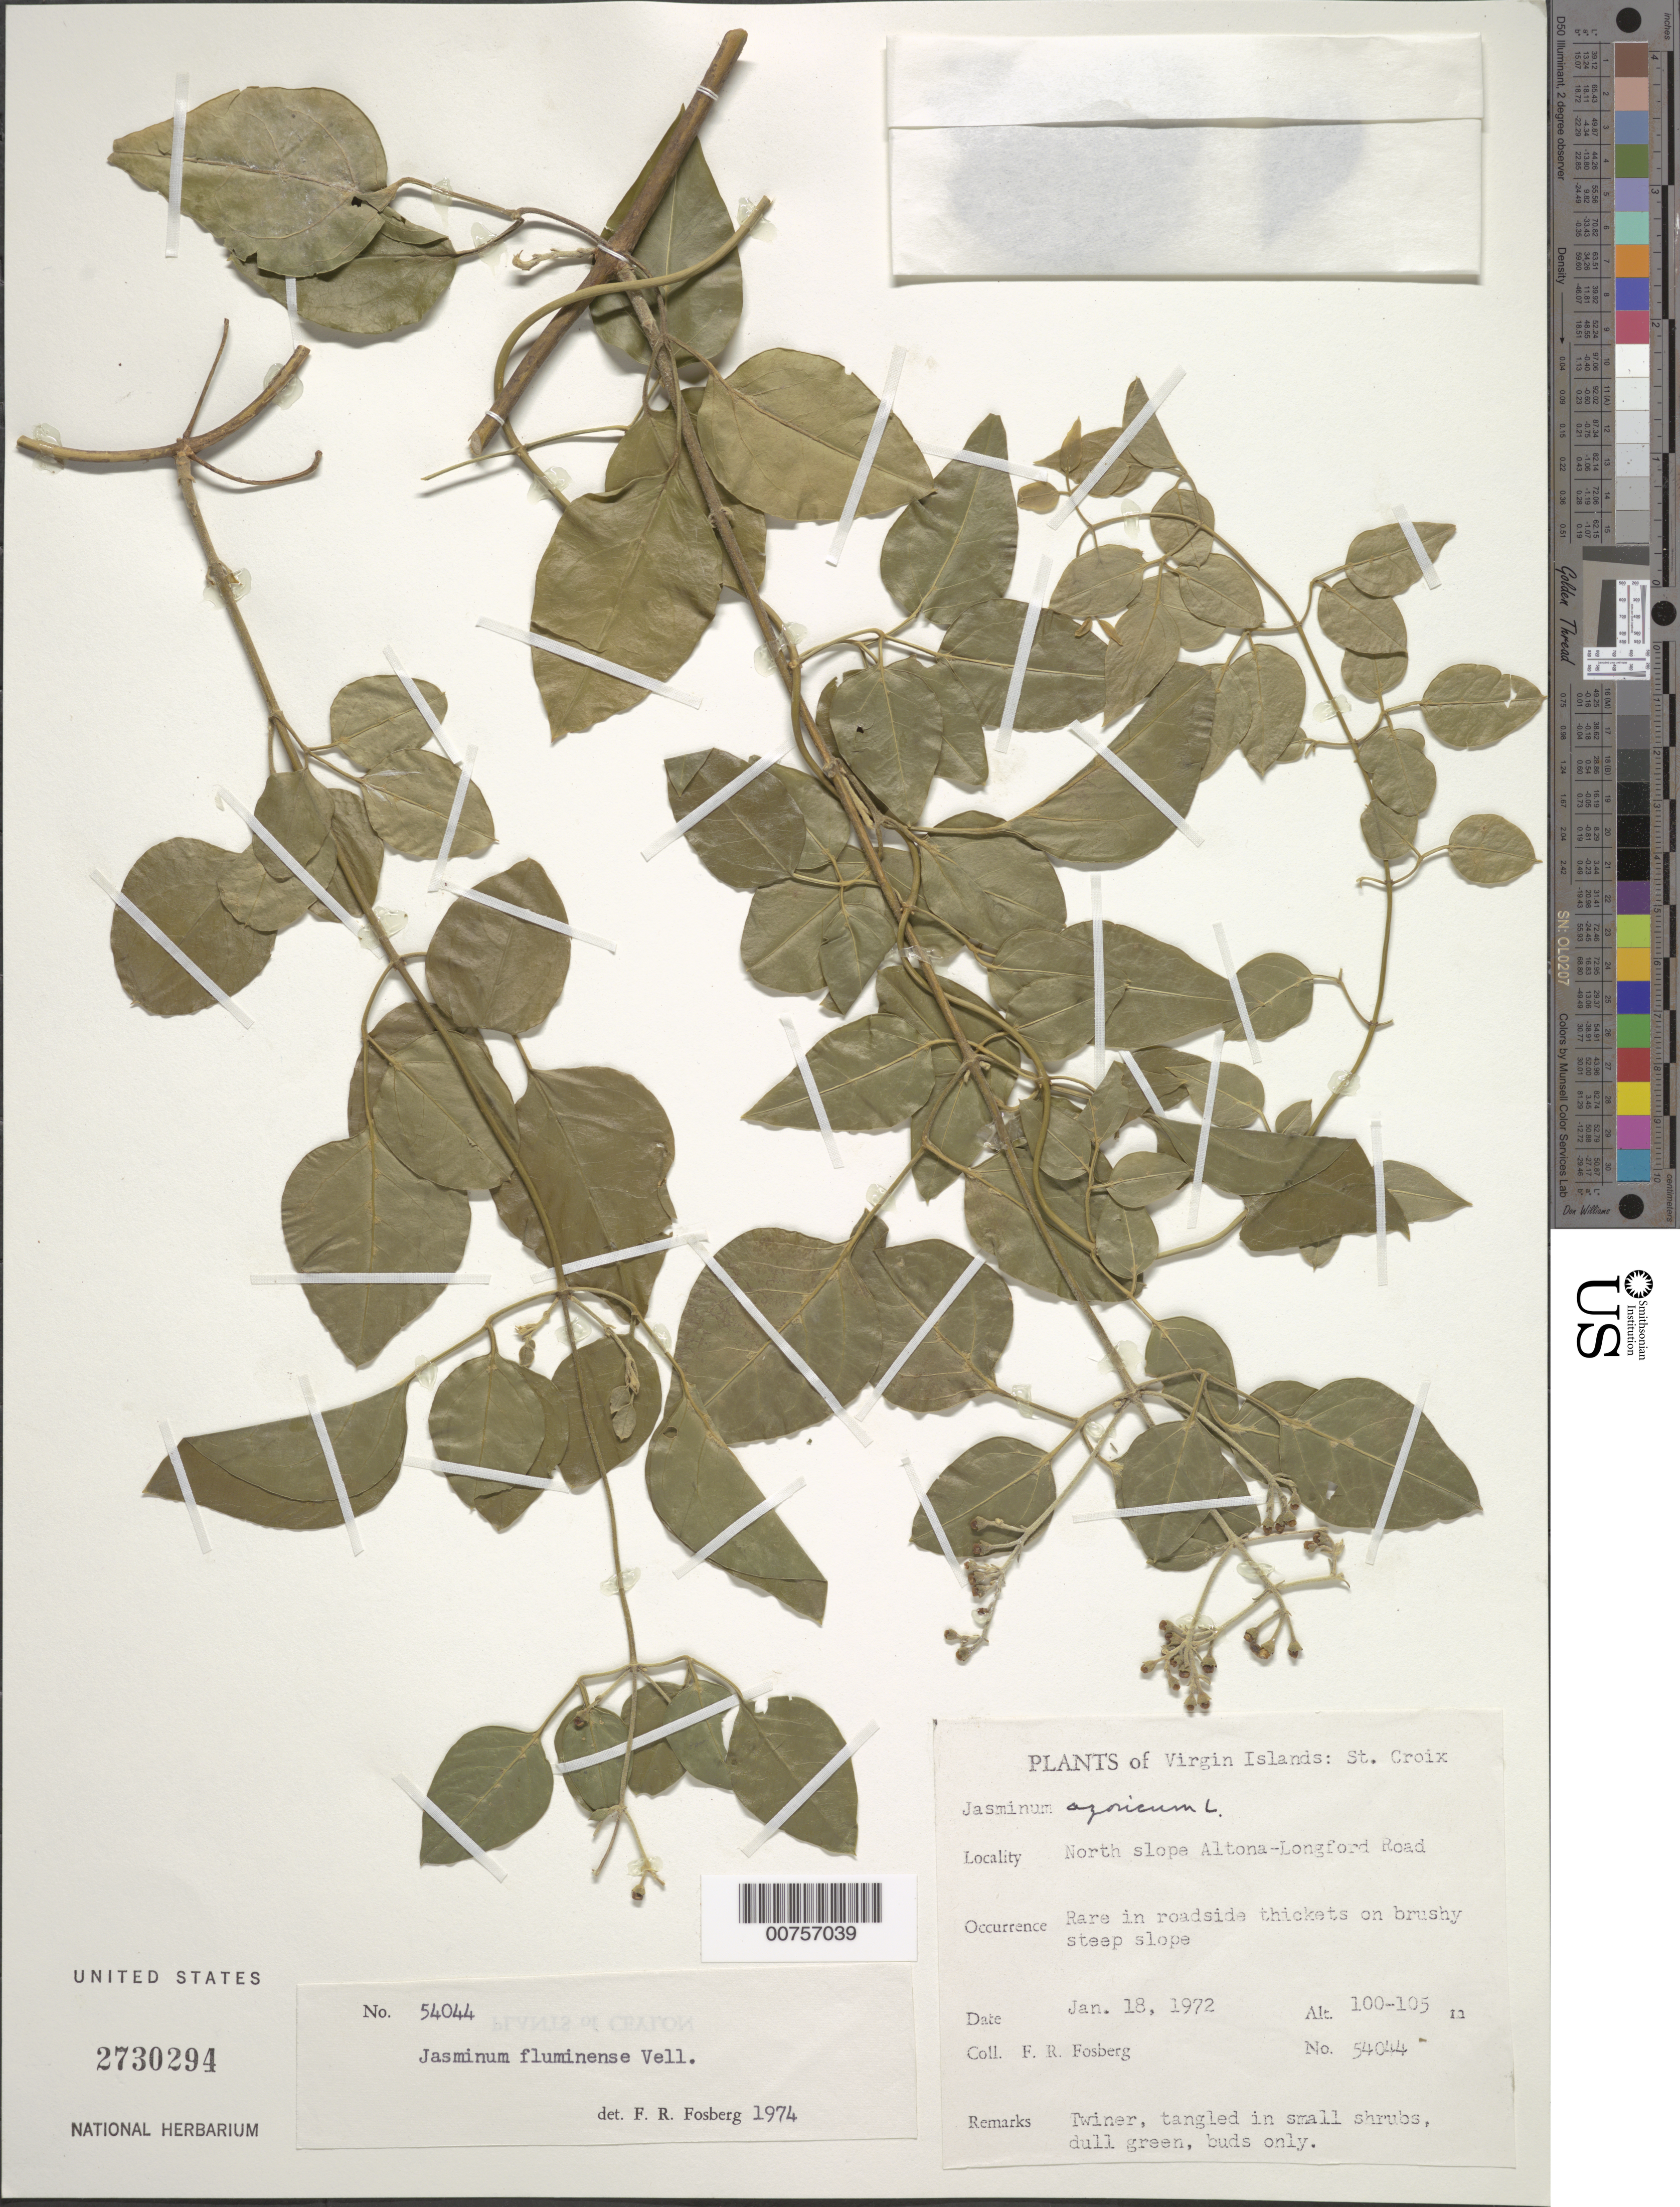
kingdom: Plantae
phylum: Tracheophyta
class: Magnoliopsida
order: Lamiales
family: Oleaceae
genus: Jasminum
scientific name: Jasminum fluminense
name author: Vell.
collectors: F. R. Fosberg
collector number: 54044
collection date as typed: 18 Jan 1972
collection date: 1972-01-18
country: U.S. Virgin Islands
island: St. Croix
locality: N Slope Altona-Longford Road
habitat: Roadside thickets on brushy steep slope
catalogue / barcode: US 2730294